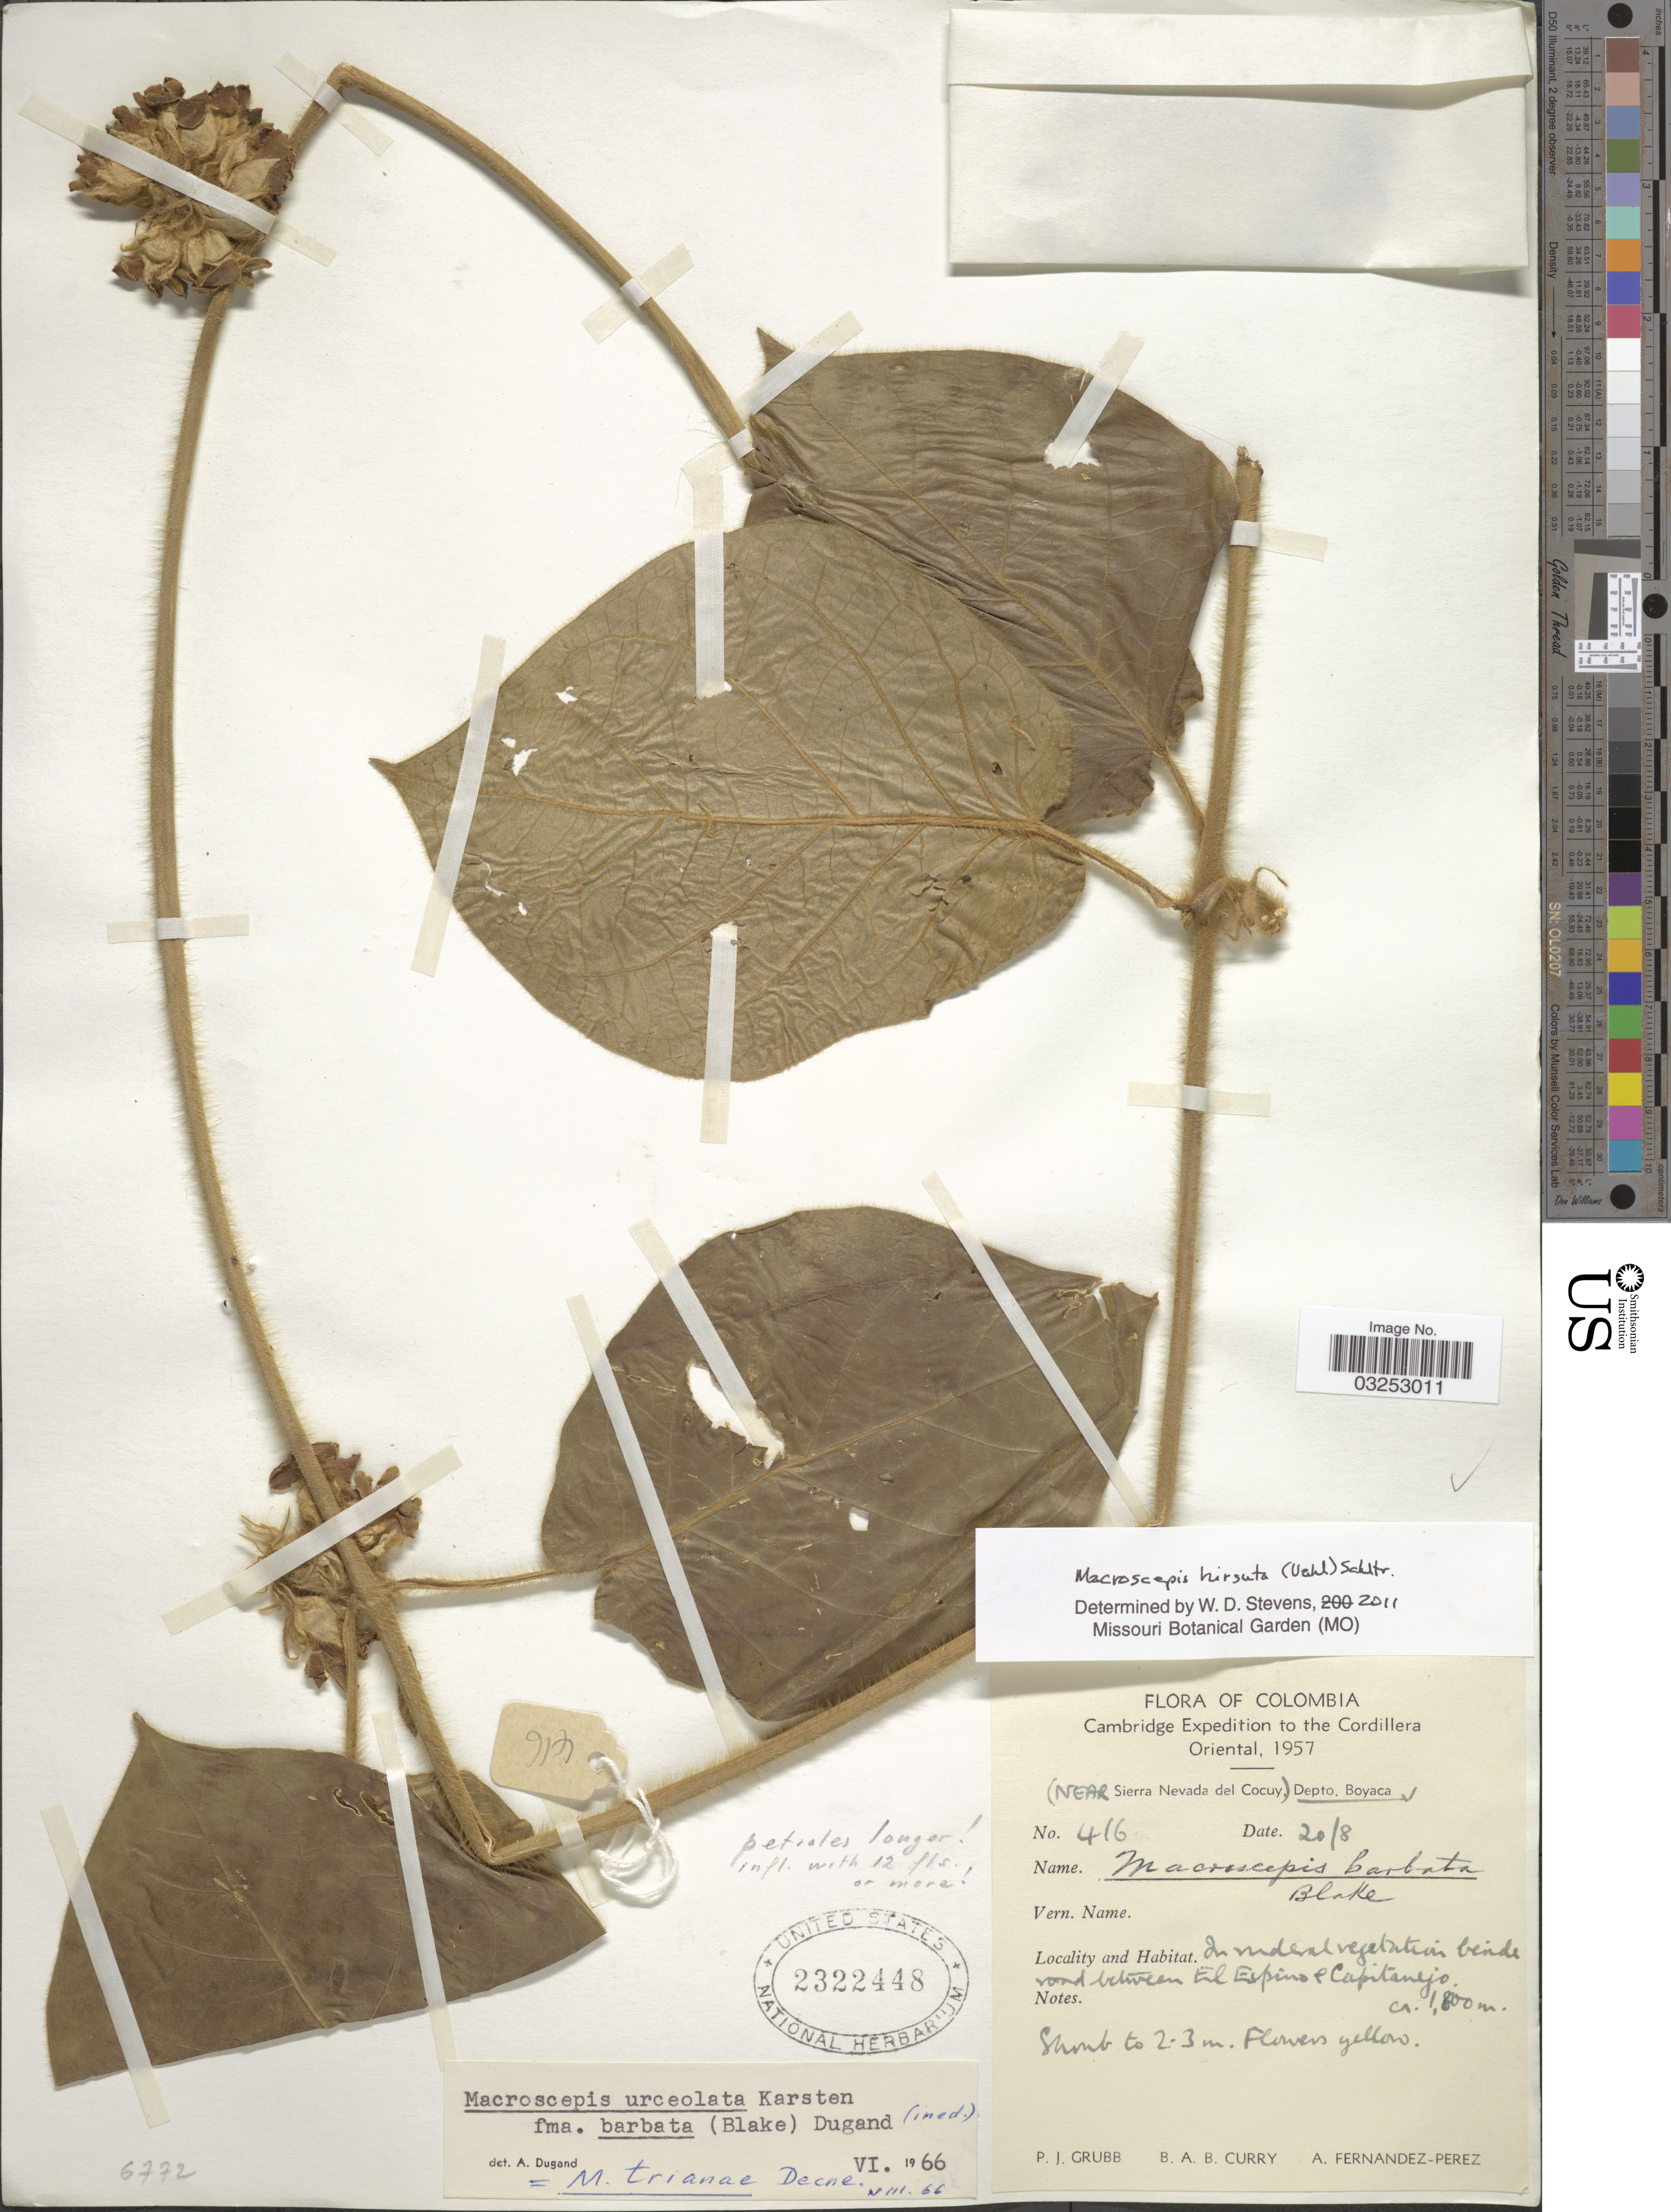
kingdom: Plantae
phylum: Tracheophyta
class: Magnoliopsida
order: Gentianales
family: Apocynaceae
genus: Macroscepis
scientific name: Macroscepis hirsuta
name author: (Vahl) Schltr.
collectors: P. J. Grubb, B. A. B. Curry & A. Fernández-Pérez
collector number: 416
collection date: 1957-08-20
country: Colombia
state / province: Boyacá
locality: The Cordillera Oriental, (Near Sierra Nevada del Cocuy), Depto. Boyaca, In ruderal vegetation beside road between El Espino & Capitanejo.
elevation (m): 1800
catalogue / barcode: US 2322448